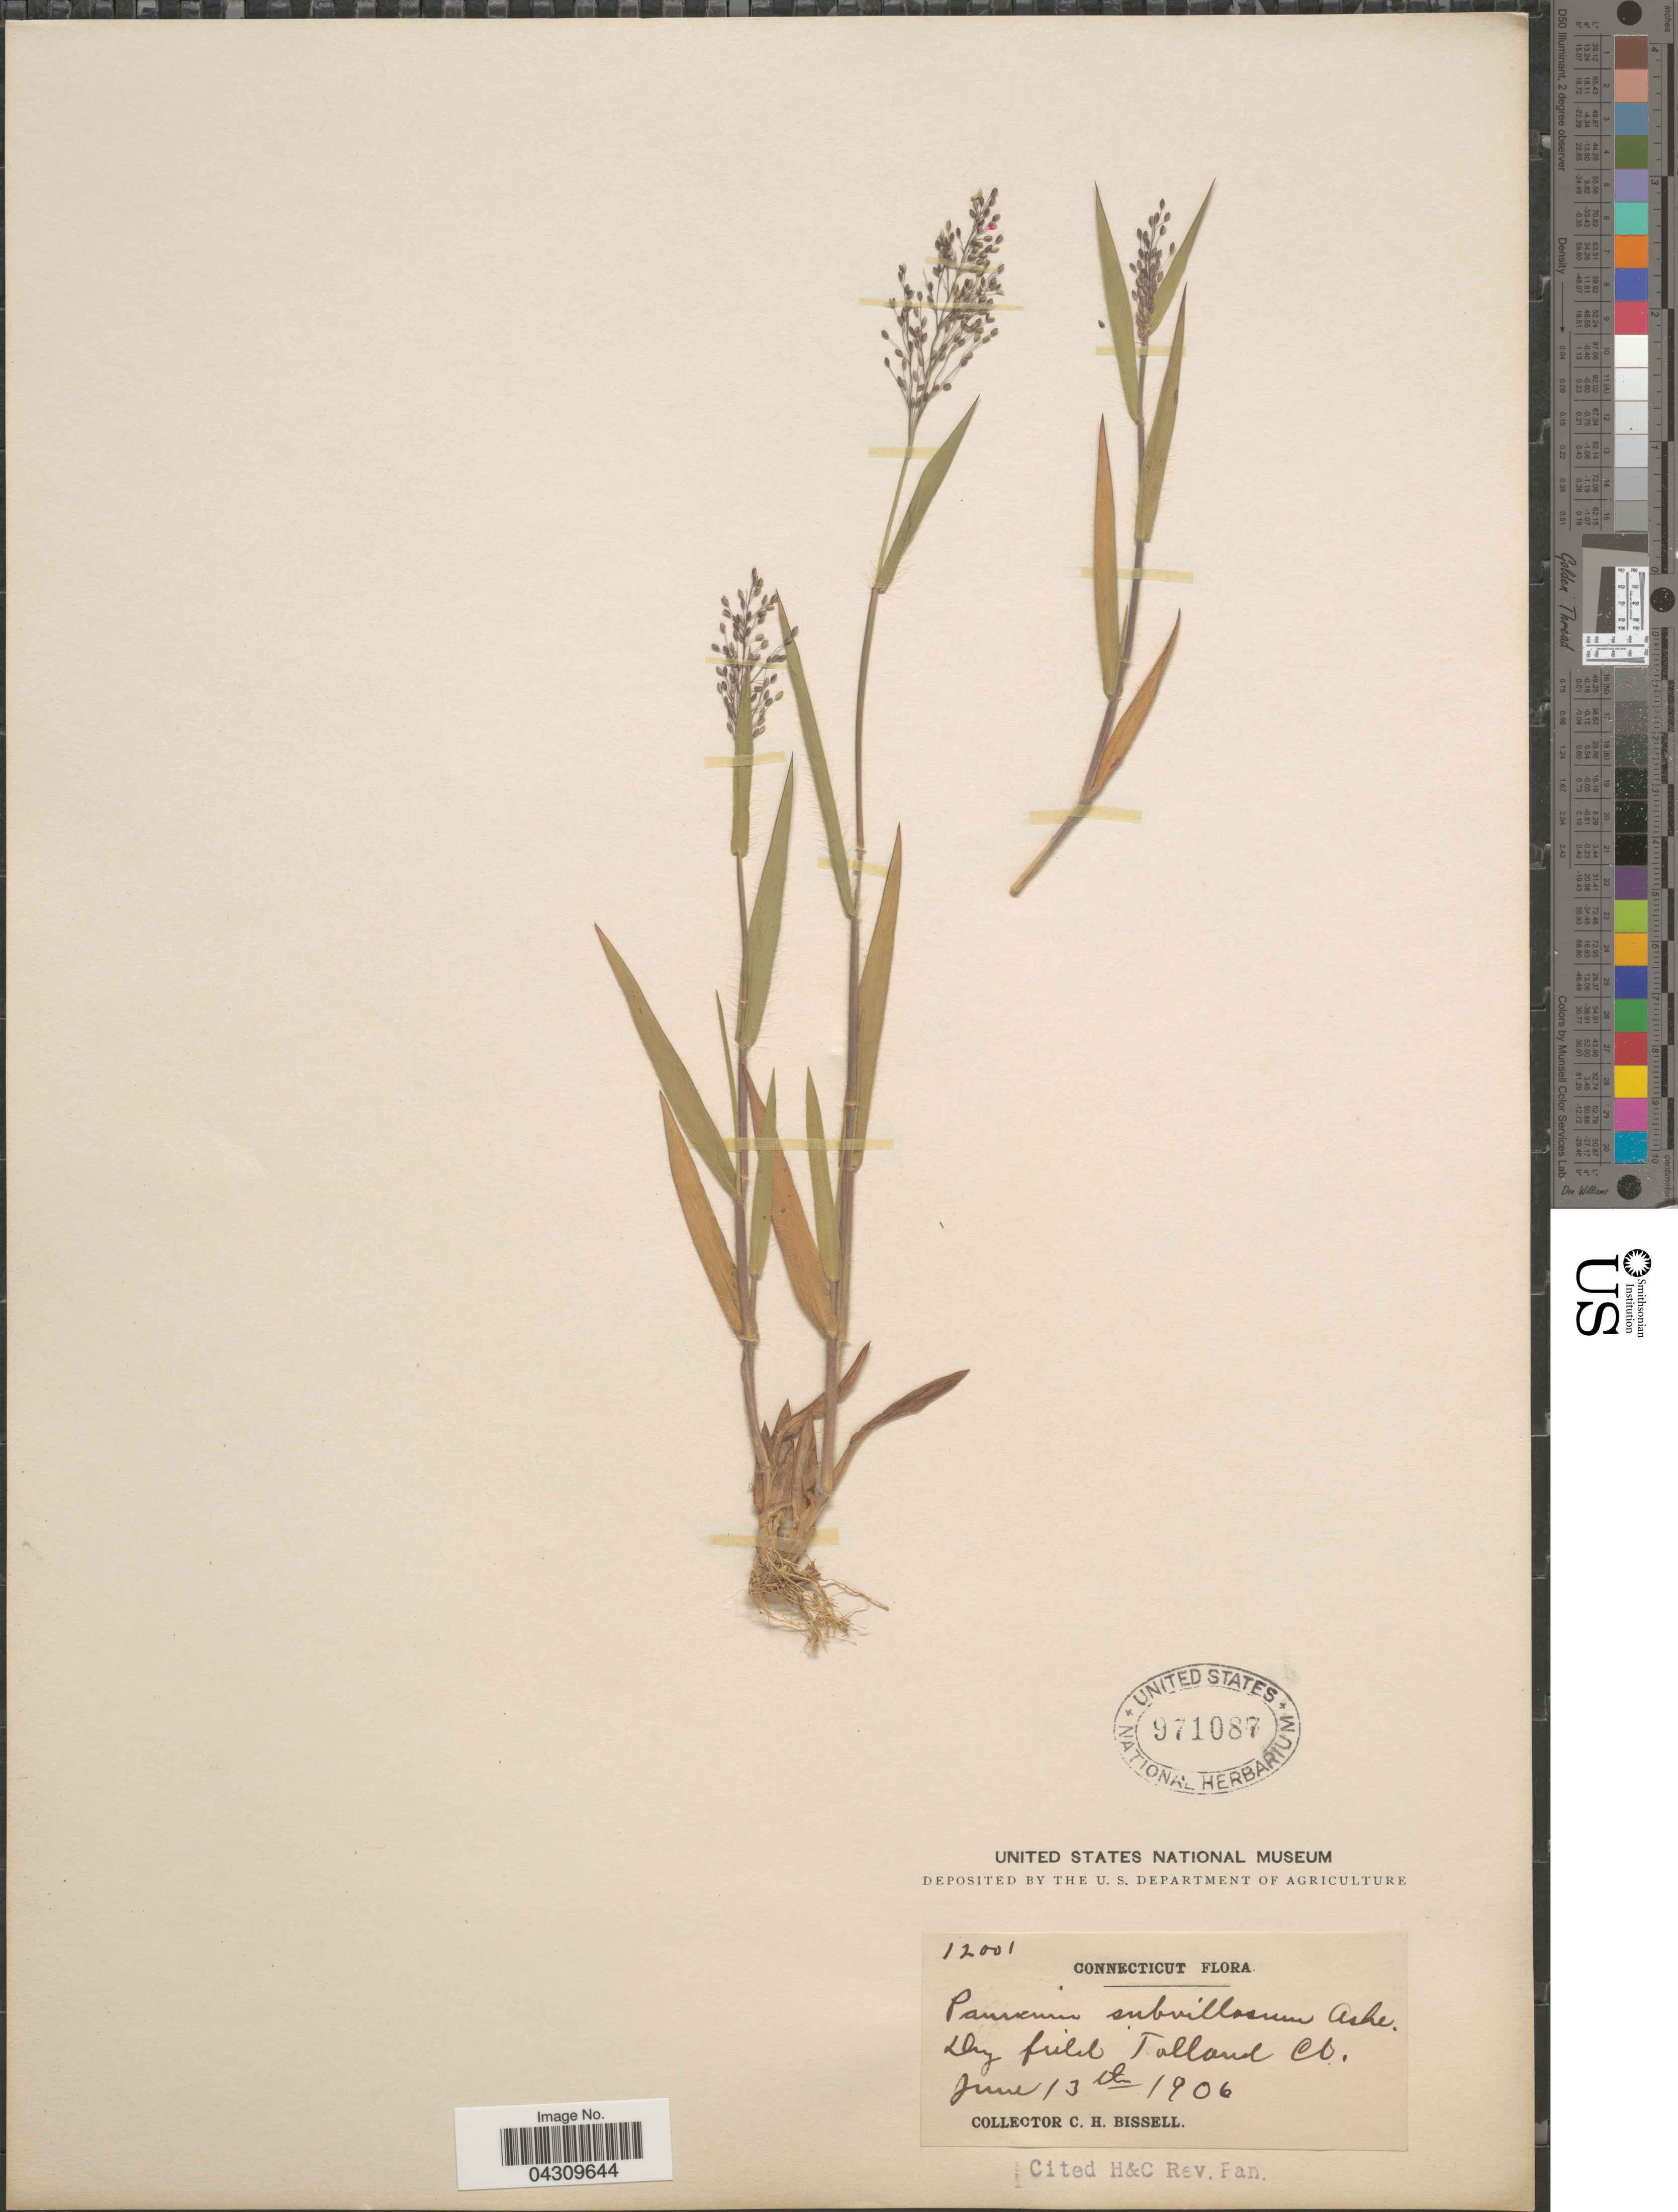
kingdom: Plantae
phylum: Tracheophyta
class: Liliopsida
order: Poales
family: Poaceae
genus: Dichanthelium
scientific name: Dichanthelium acuminatum var. acuminatum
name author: (Sw.) Gould & C.A. Clark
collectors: C. Bissell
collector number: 12001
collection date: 1906-06-13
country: United States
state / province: Connecticut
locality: Dry field Tolland Co.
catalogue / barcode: US 971087